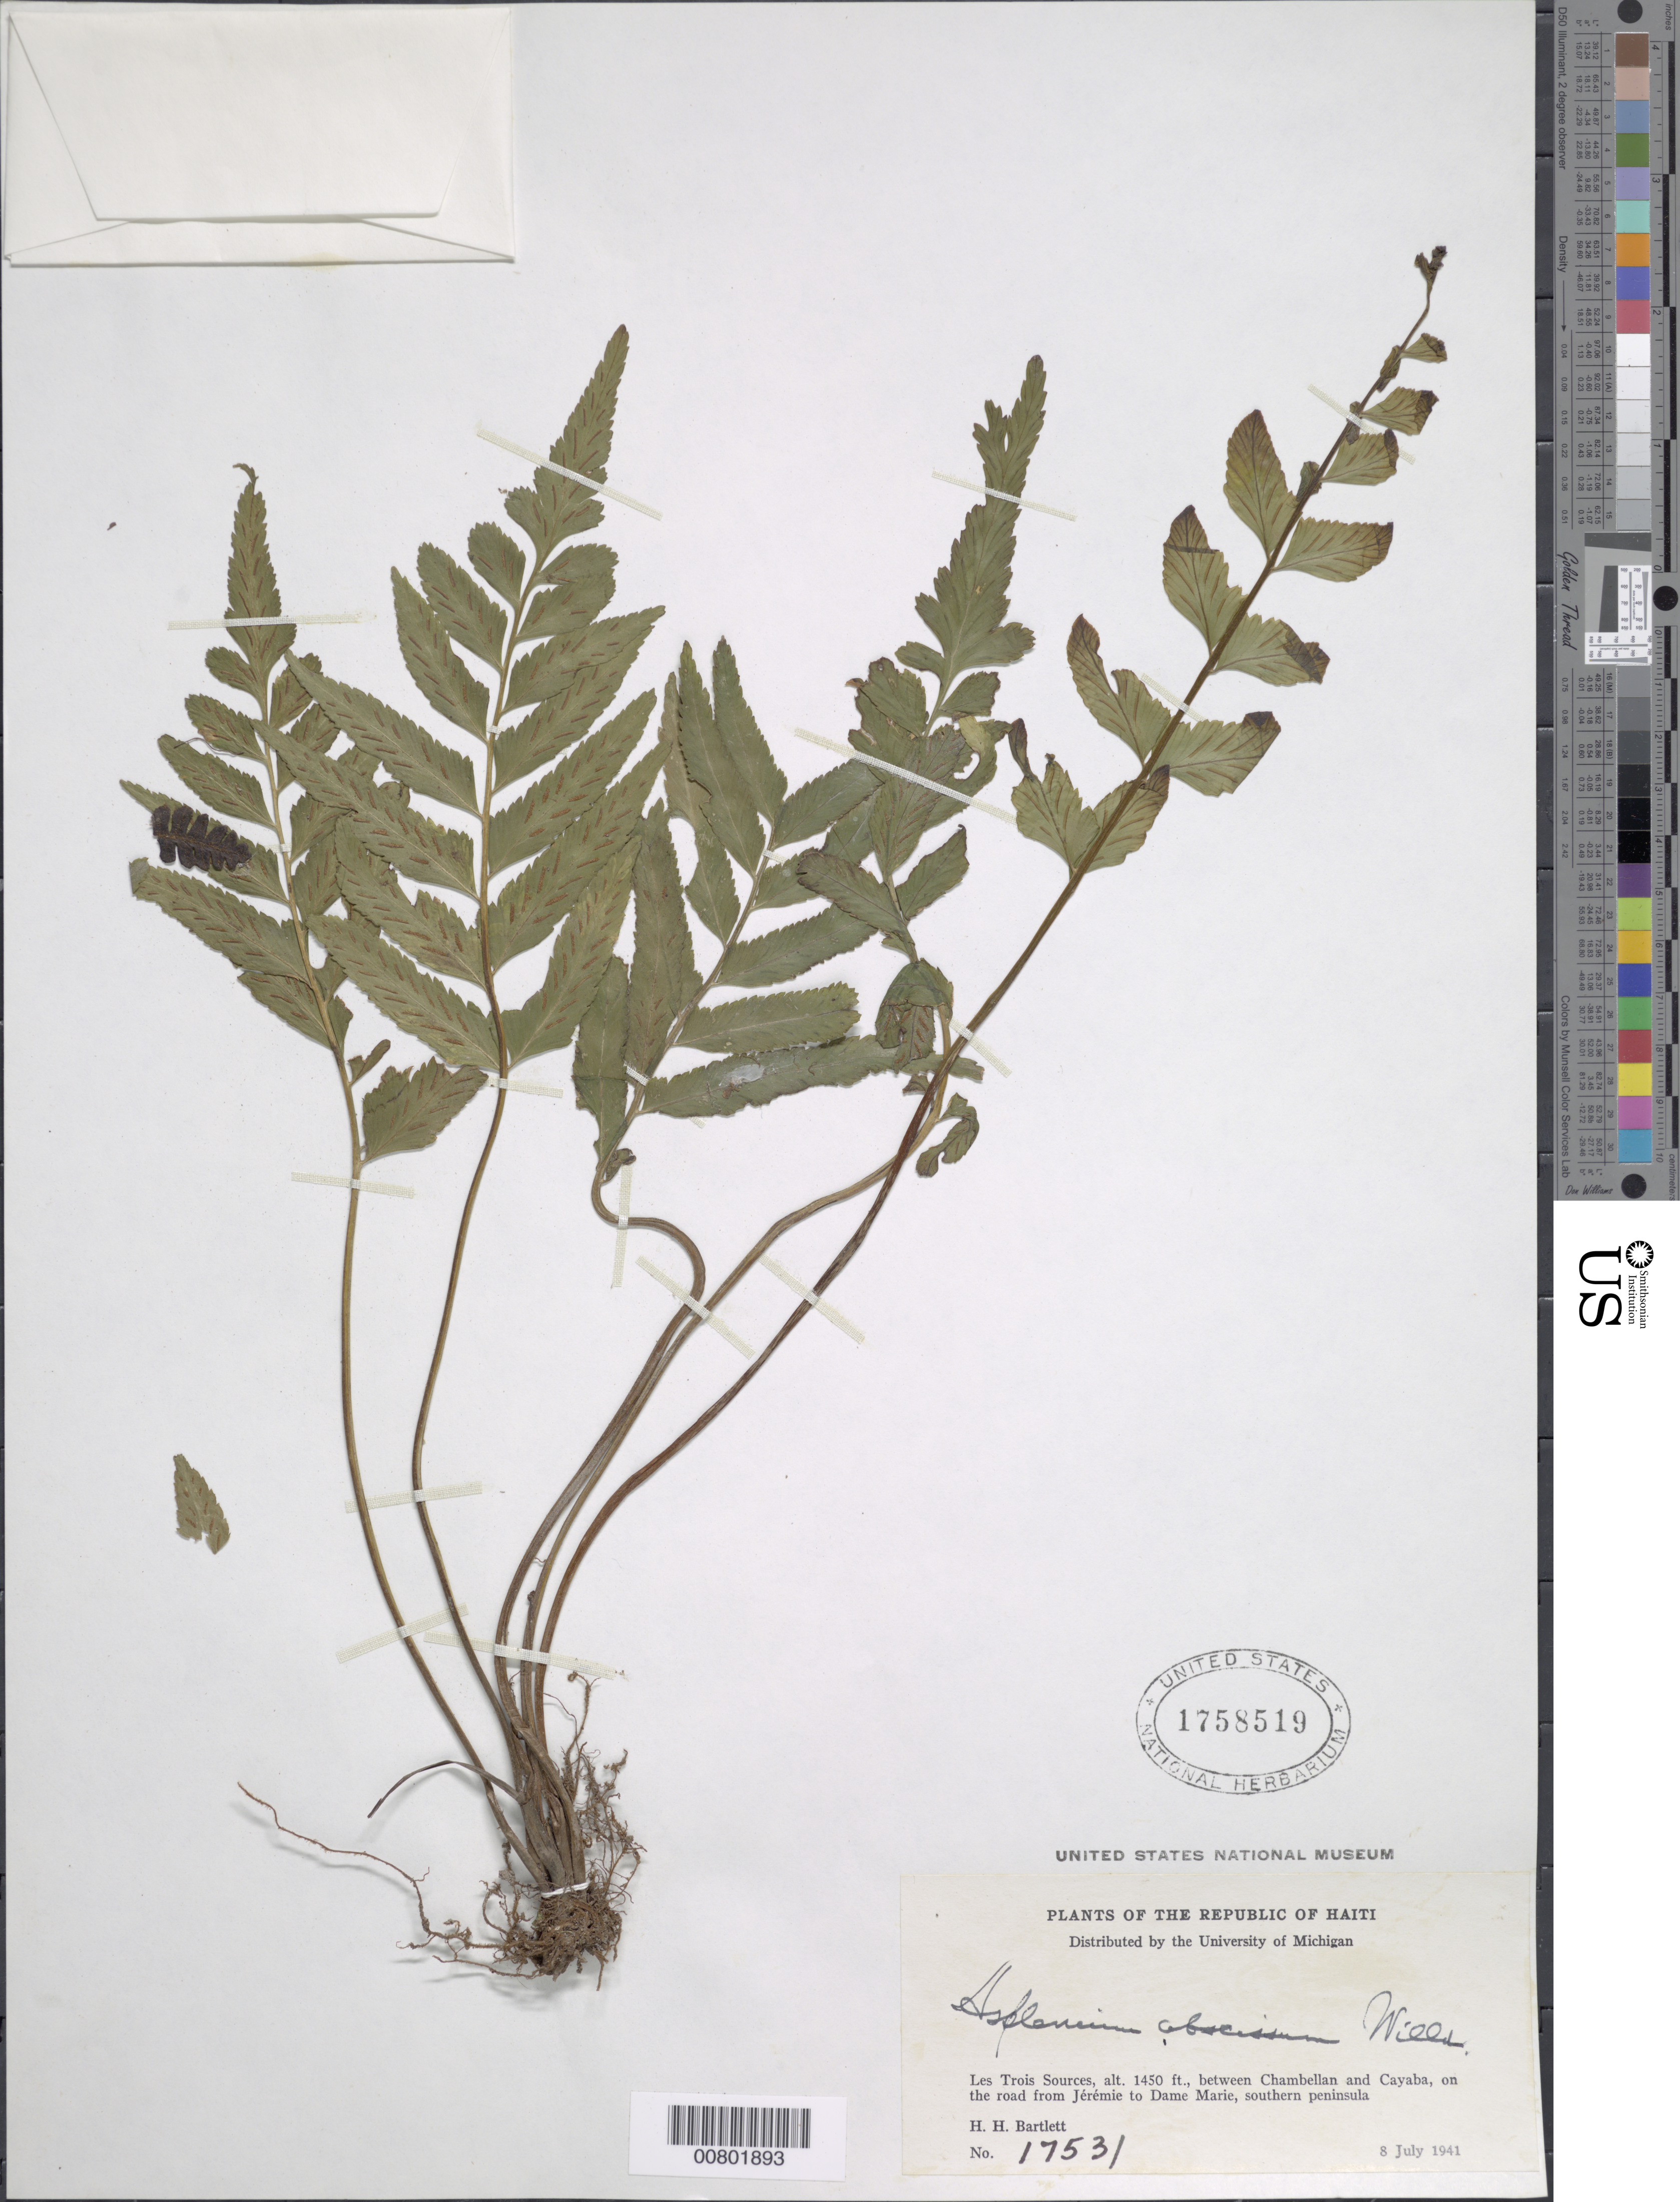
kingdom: Plantae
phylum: Tracheophyta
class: Polypodiopsida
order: Polypodiales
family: Aspleniaceae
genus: Asplenium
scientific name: Asplenium abscissum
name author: Willd.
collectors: H. H. Bartlett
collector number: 17531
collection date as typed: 08 Jul 1941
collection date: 1941-07-08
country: Haiti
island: Hispaniola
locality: Les Trois Sources, between Chambellan and Cayaba, road from Jérémie to Dame Marie, southern peninsula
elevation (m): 442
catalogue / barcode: US 1758519